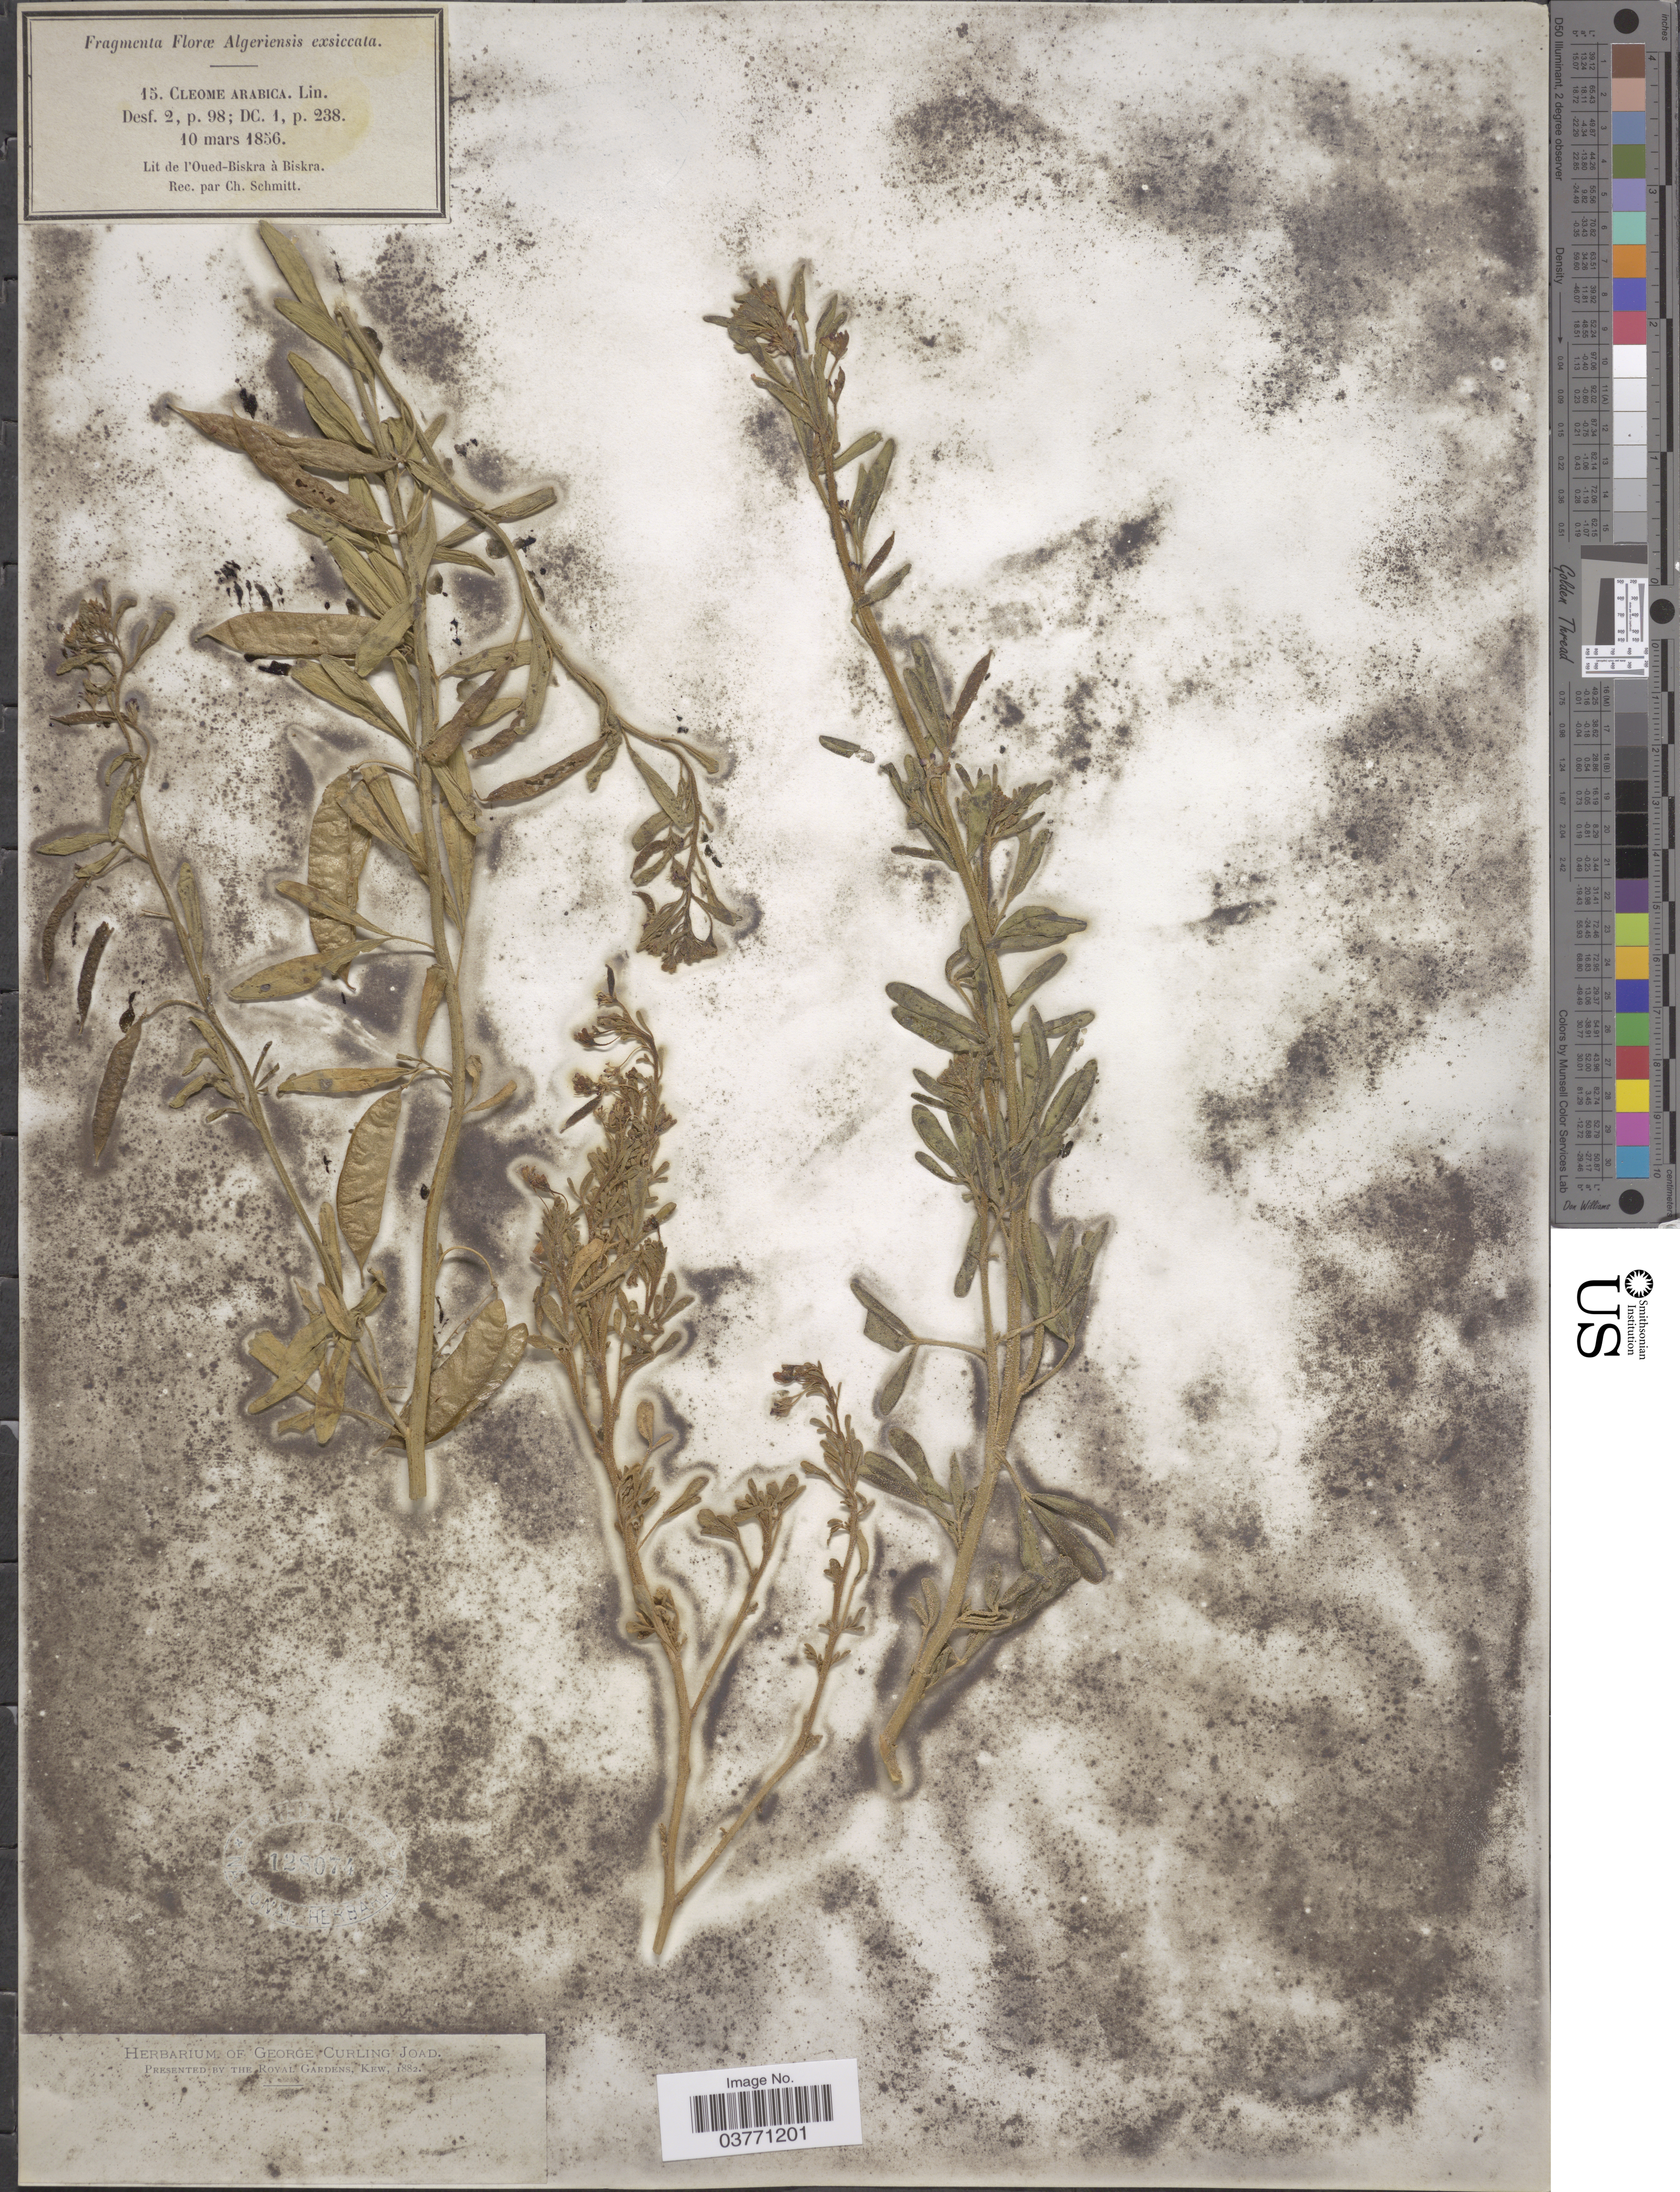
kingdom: Plantae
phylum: Tracheophyta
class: Magnoliopsida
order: Brassicales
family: Cleomaceae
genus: Cleome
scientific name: Cleome arabica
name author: L.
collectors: C. Schmitt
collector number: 15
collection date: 1856-03-10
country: Algeria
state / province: Biskra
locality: Lit de l'Oued-Biskra à Biskra.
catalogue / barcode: US 128074